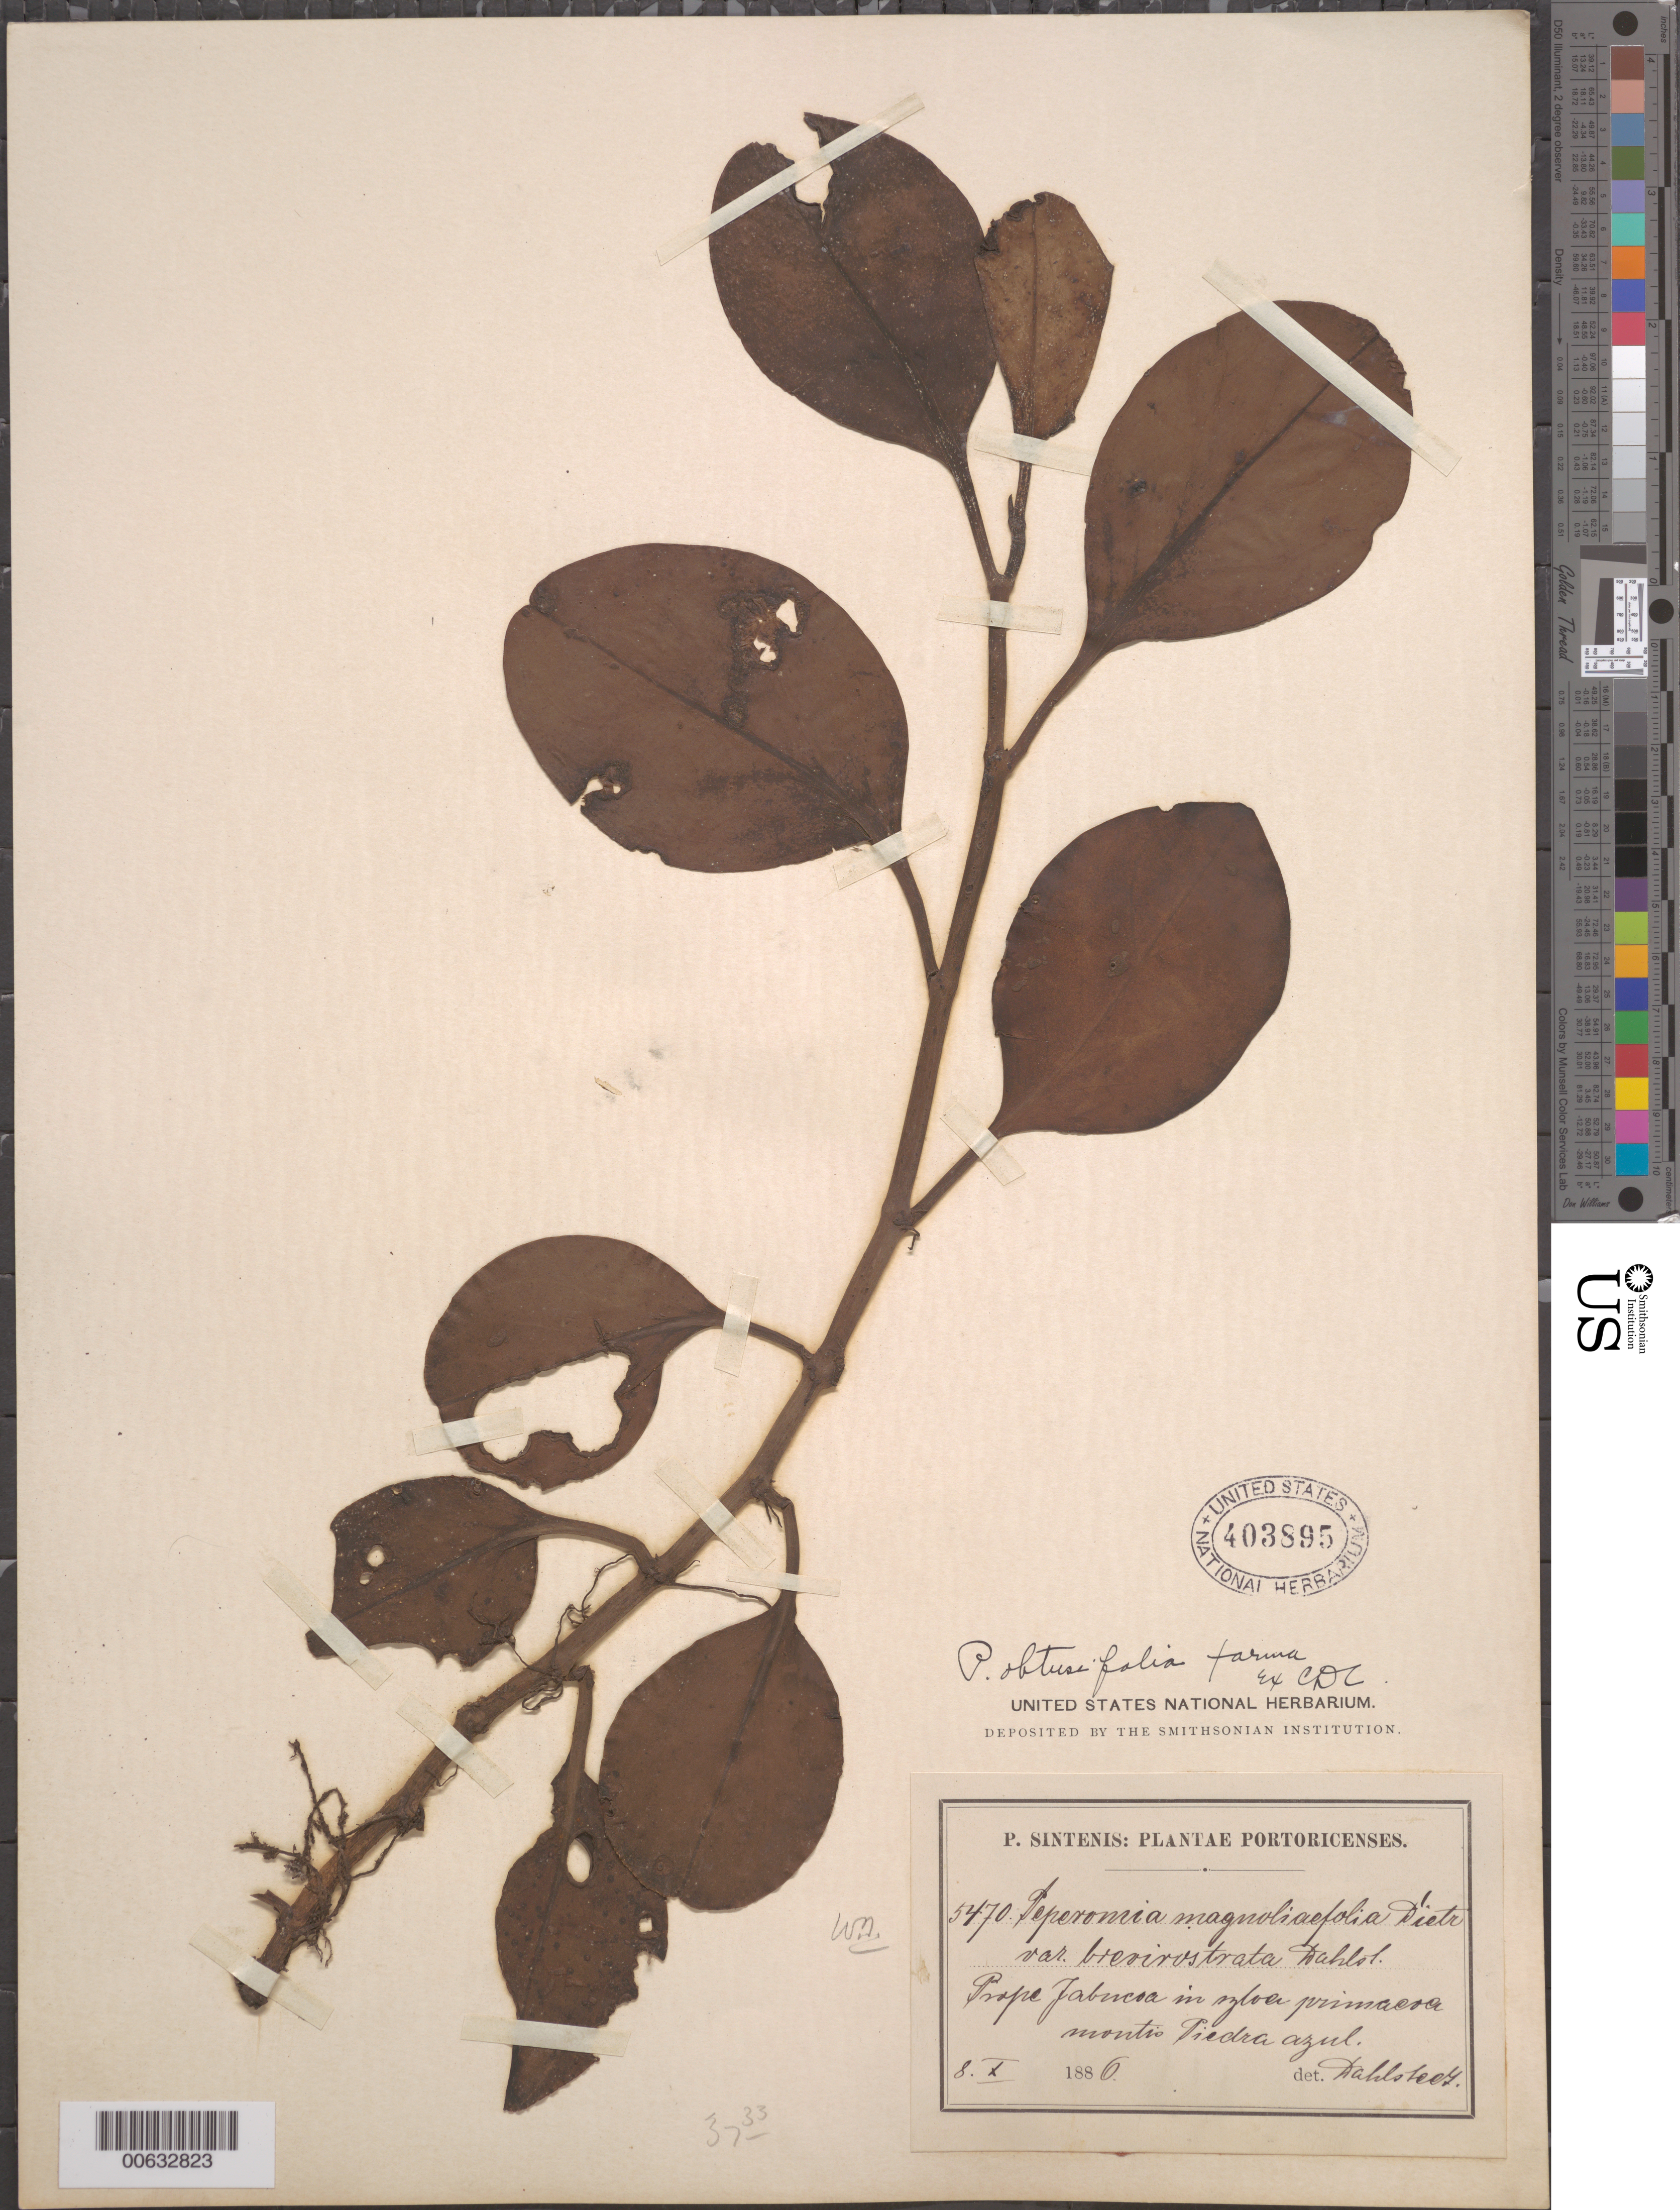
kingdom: Plantae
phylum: Tracheophyta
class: Magnoliopsida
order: Piperales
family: Piperaceae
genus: Peperomia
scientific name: Peperomia magnoliifolia var. brevirostrata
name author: Dahlst.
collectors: P. Sintenis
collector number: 5470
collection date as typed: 08 Oct 1886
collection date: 1886-10-08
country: Puerto Rico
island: Greater Antilles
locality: Prope Yabucoa, in sylva primaeva monis Piedra azul.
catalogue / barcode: US 403895